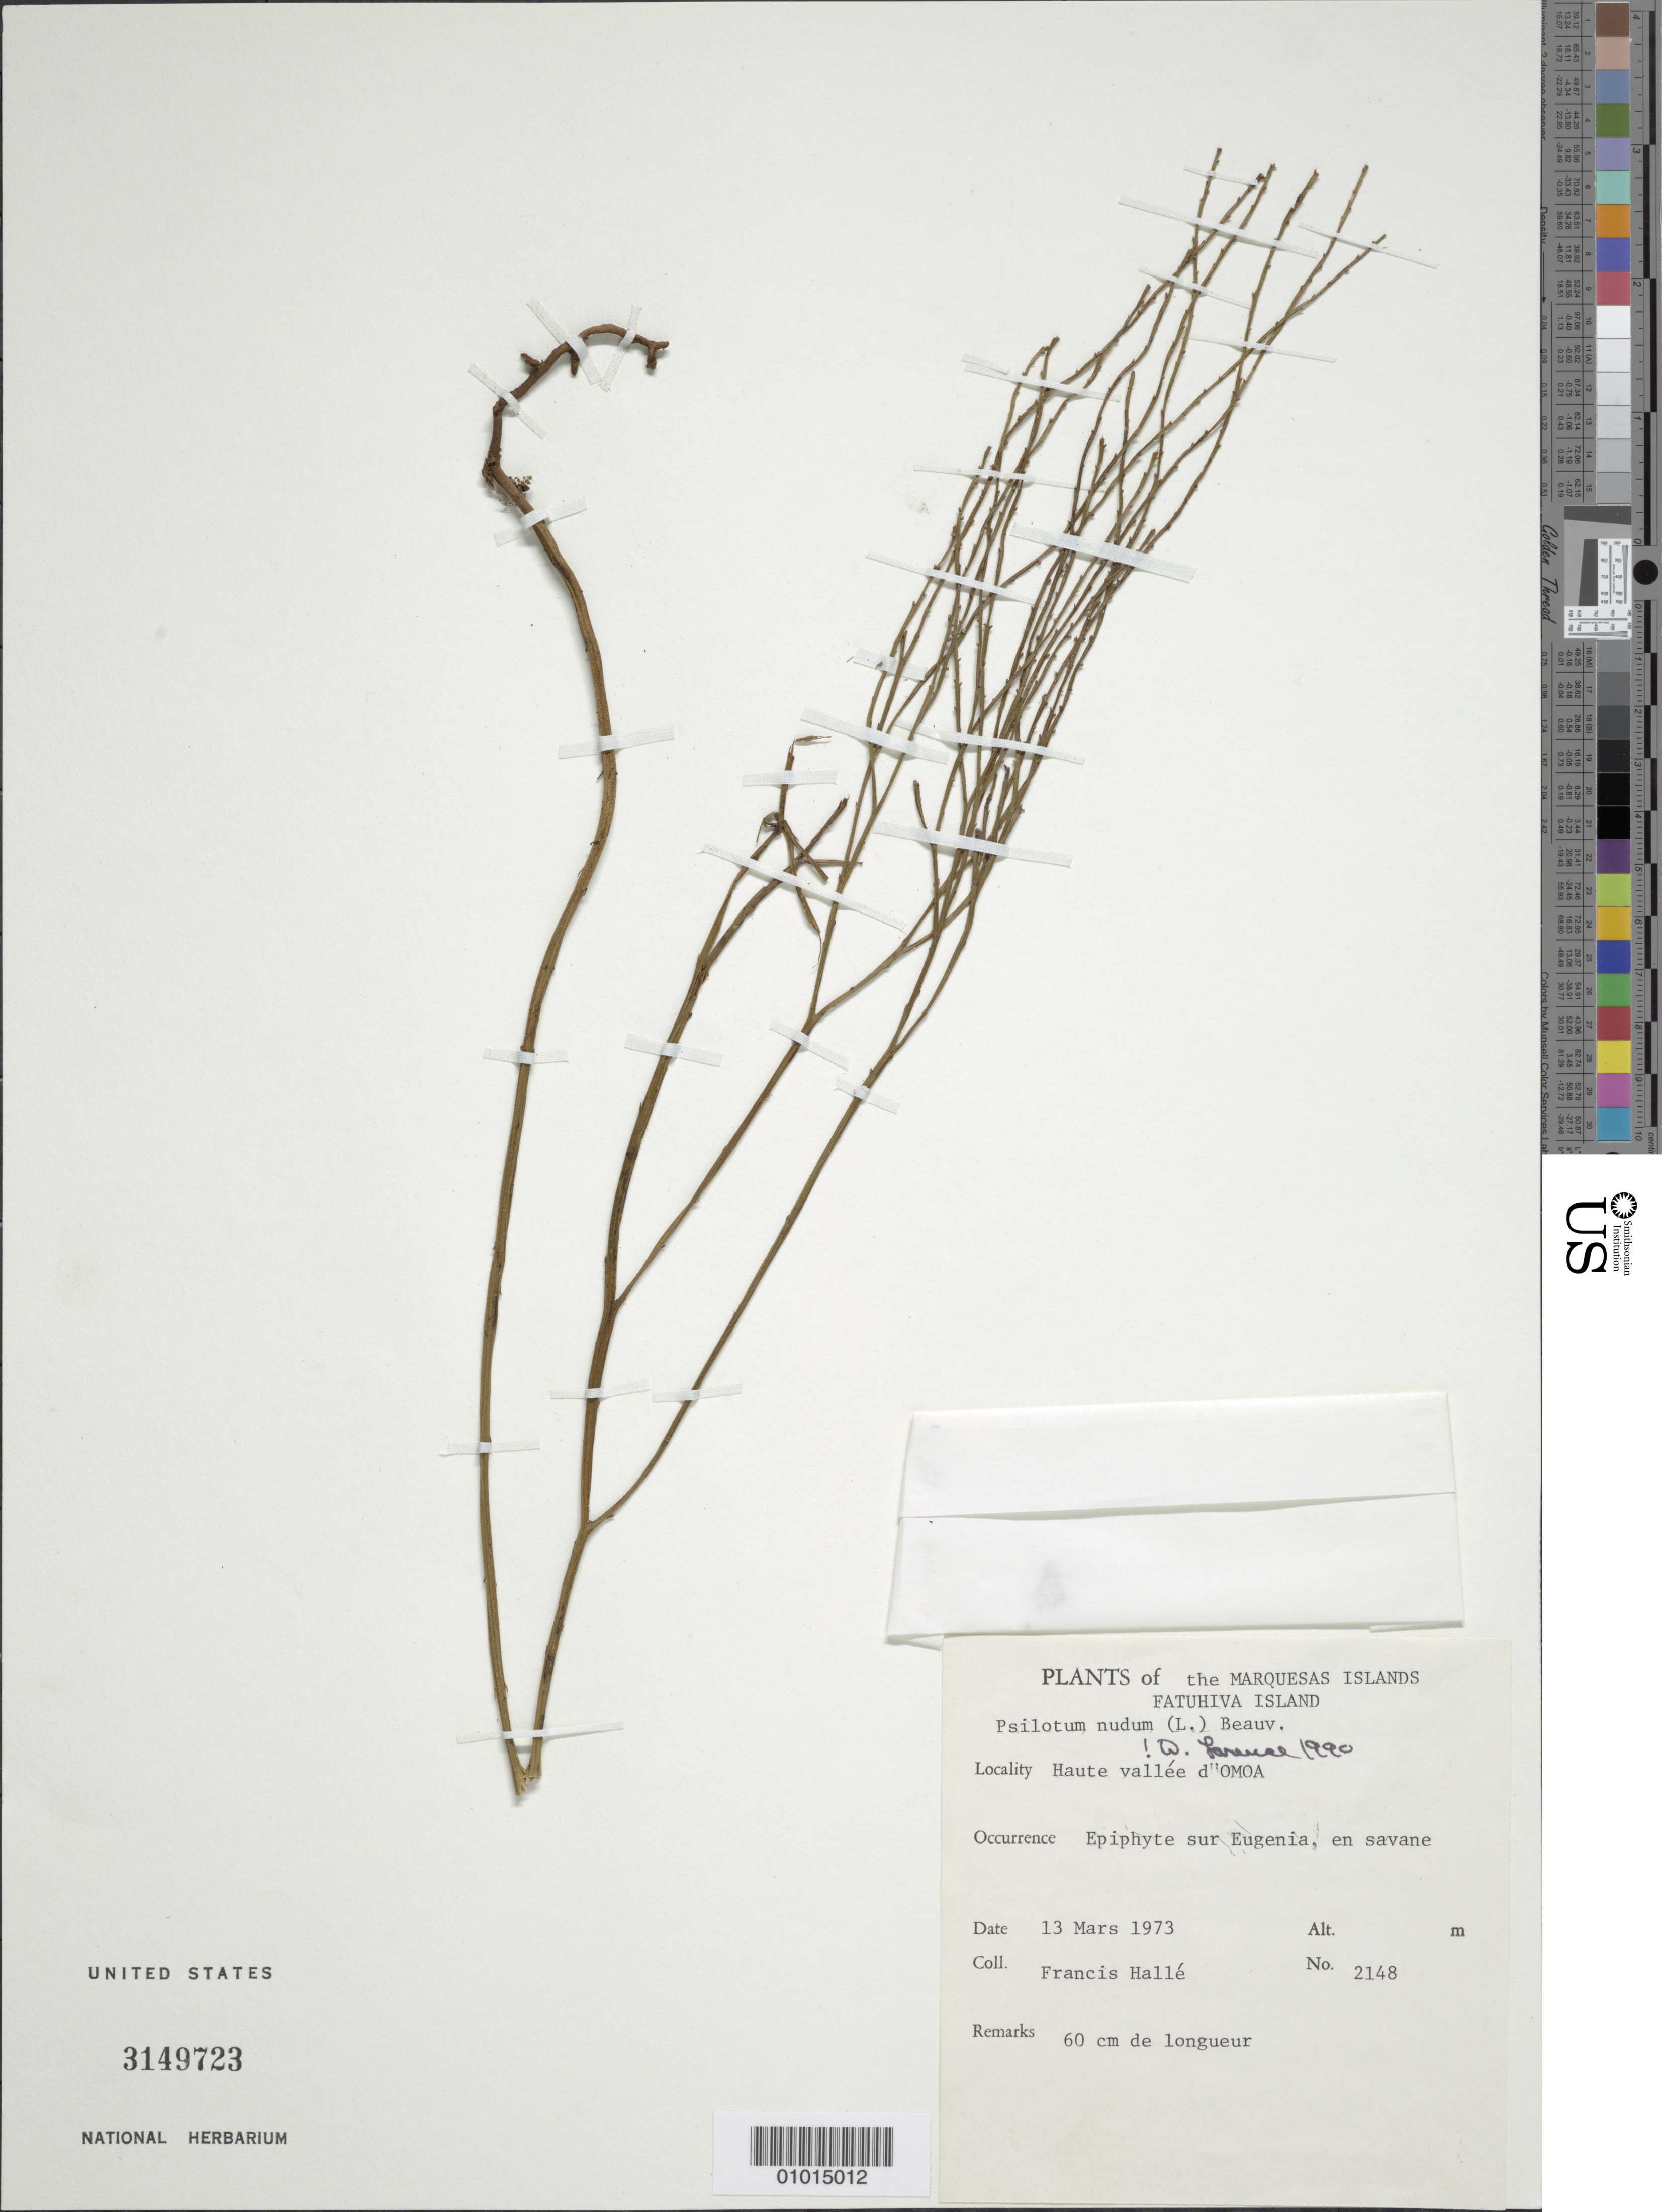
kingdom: Plantae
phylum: Tracheophyta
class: Polypodiopsida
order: Psilotales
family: Psilotaceae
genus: Psilotum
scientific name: Psilotum nudum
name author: (L.) P. Beauv.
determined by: Lorence, David H., (PTBG), National Tropical Botanical Garden (UNITED STATES)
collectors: F. Hallé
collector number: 2148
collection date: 1973-03-13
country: French Polynesia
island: Fatu Hiva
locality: Haute vallée d'Omo'a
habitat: en savane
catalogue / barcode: US 3149723